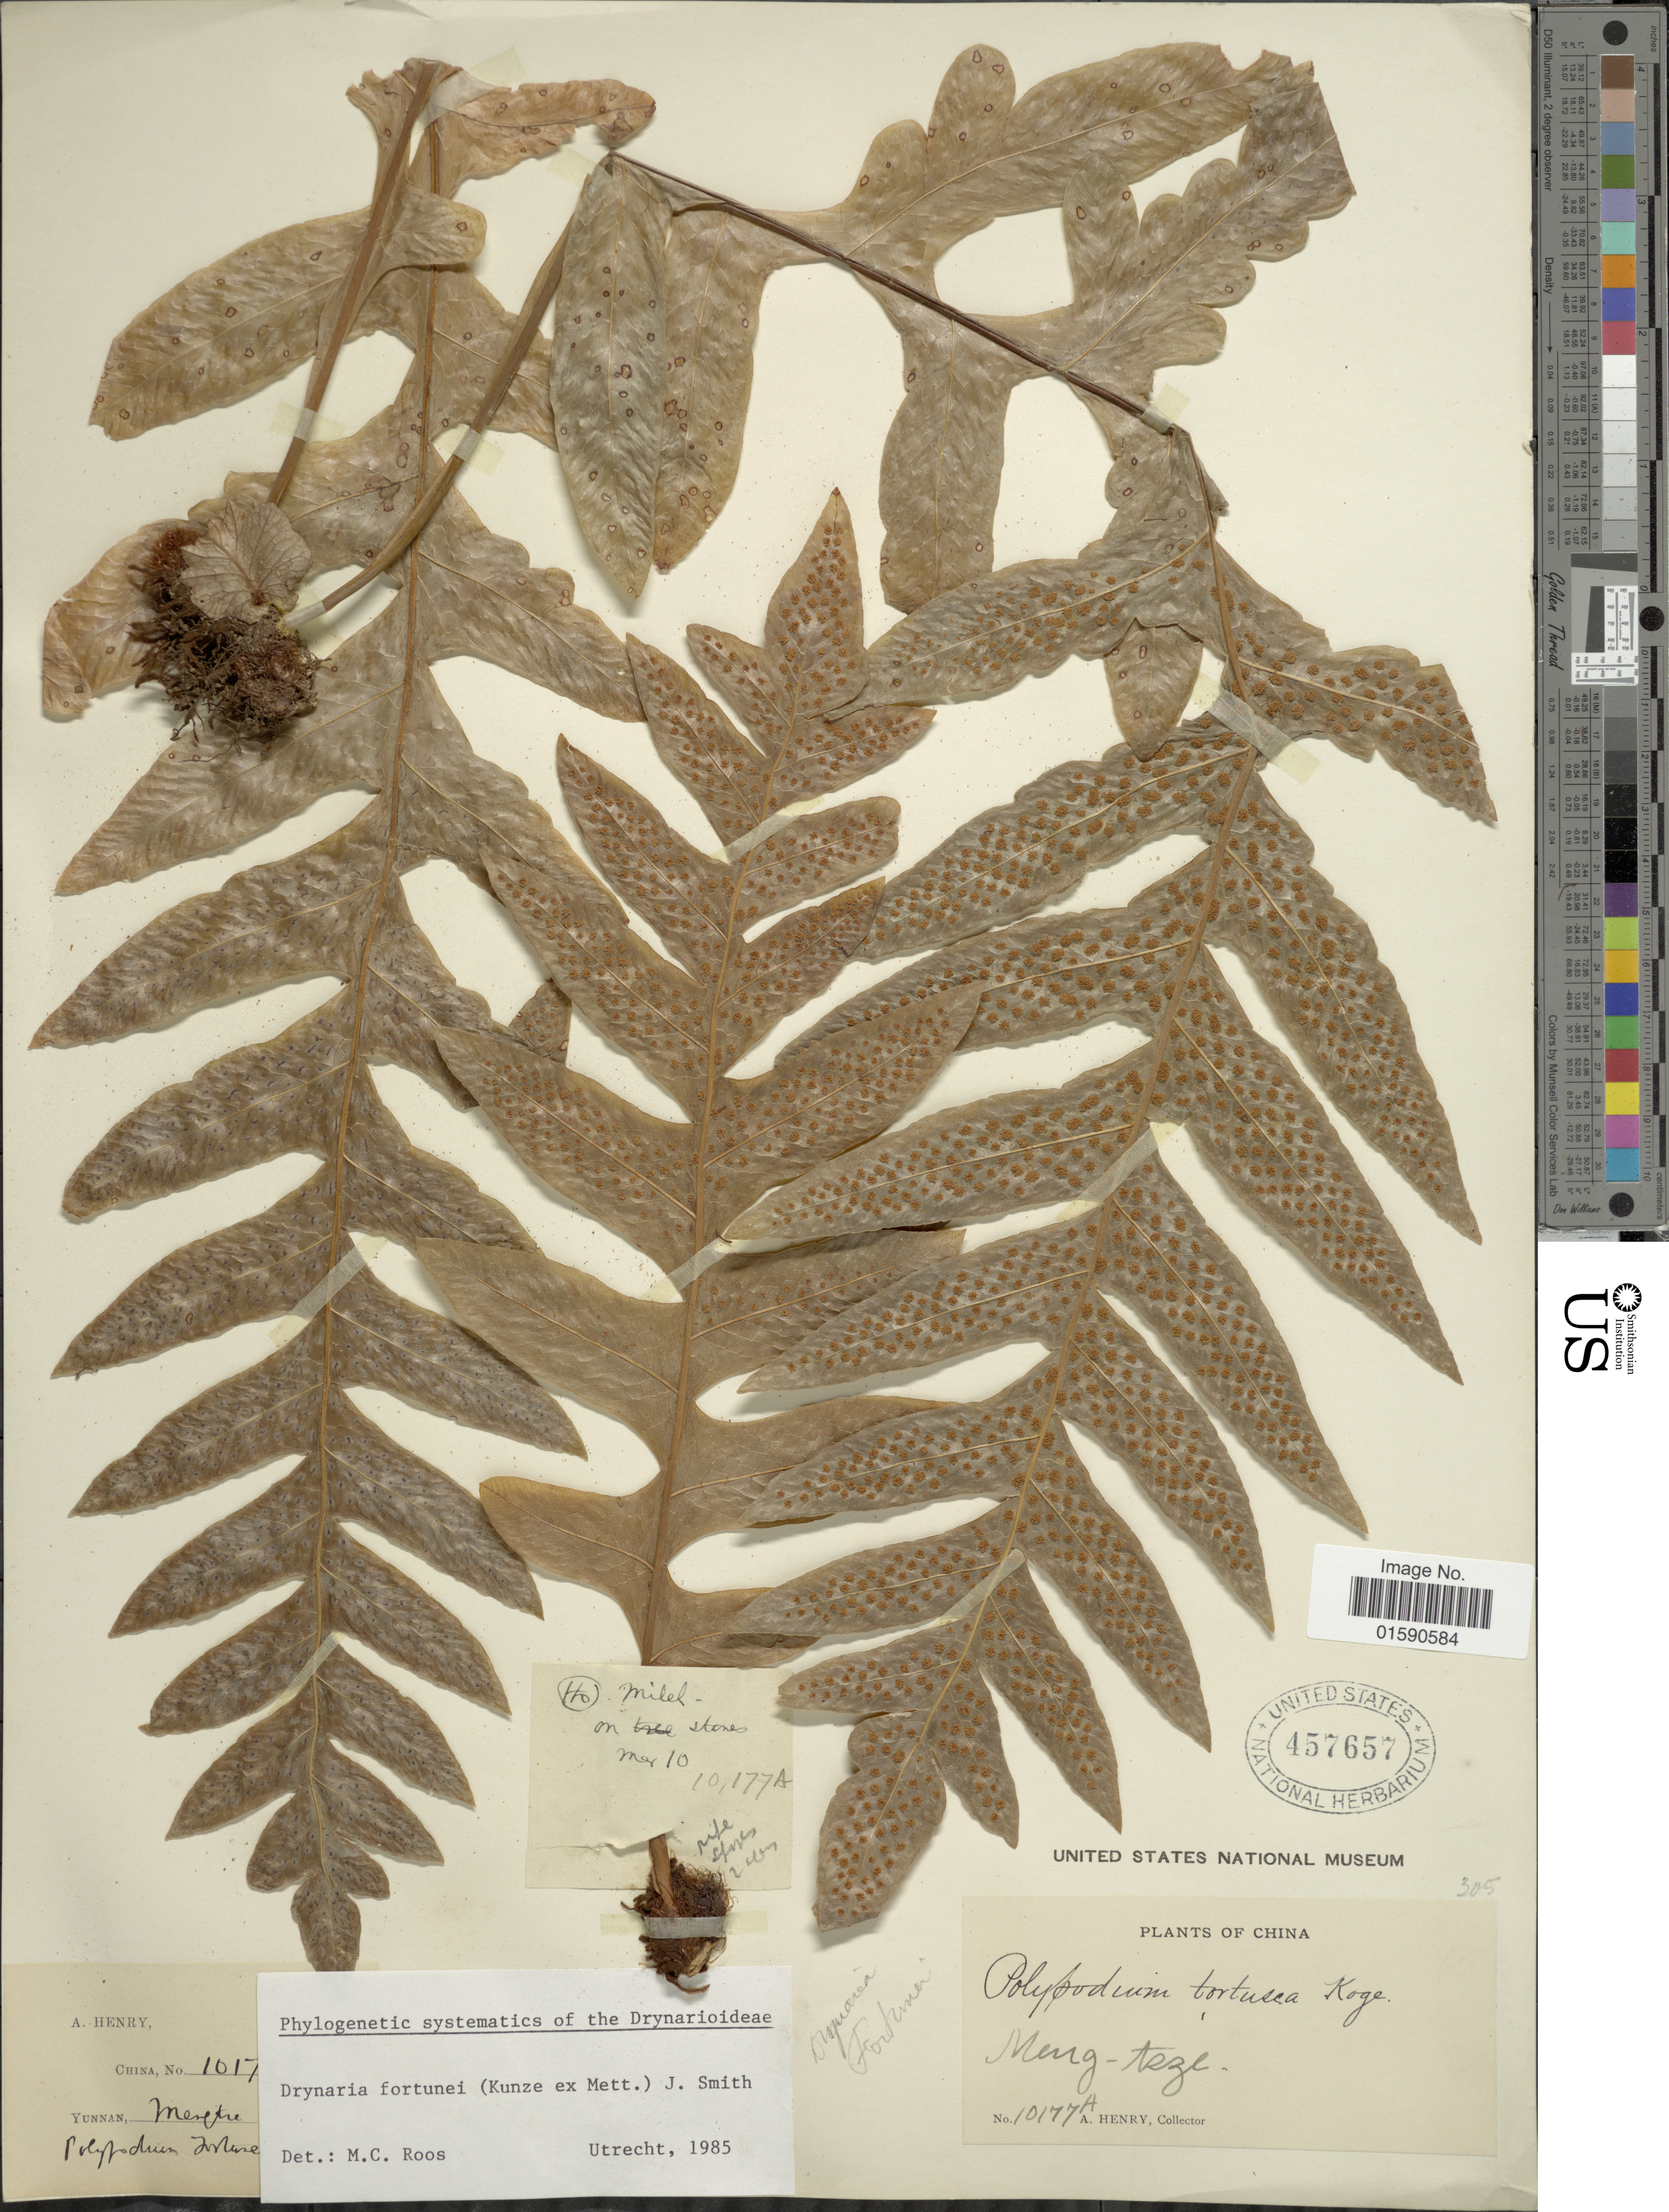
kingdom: Plantae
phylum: Tracheophyta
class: Polypodiopsida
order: Polypodiales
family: Polypodiaceae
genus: Drynaria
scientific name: Drynaria fortunei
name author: (Kunze ex Mett.) J. Sm.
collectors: A. Henry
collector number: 10177 A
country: China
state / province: Yunnan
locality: Mengtze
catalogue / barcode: US 457657